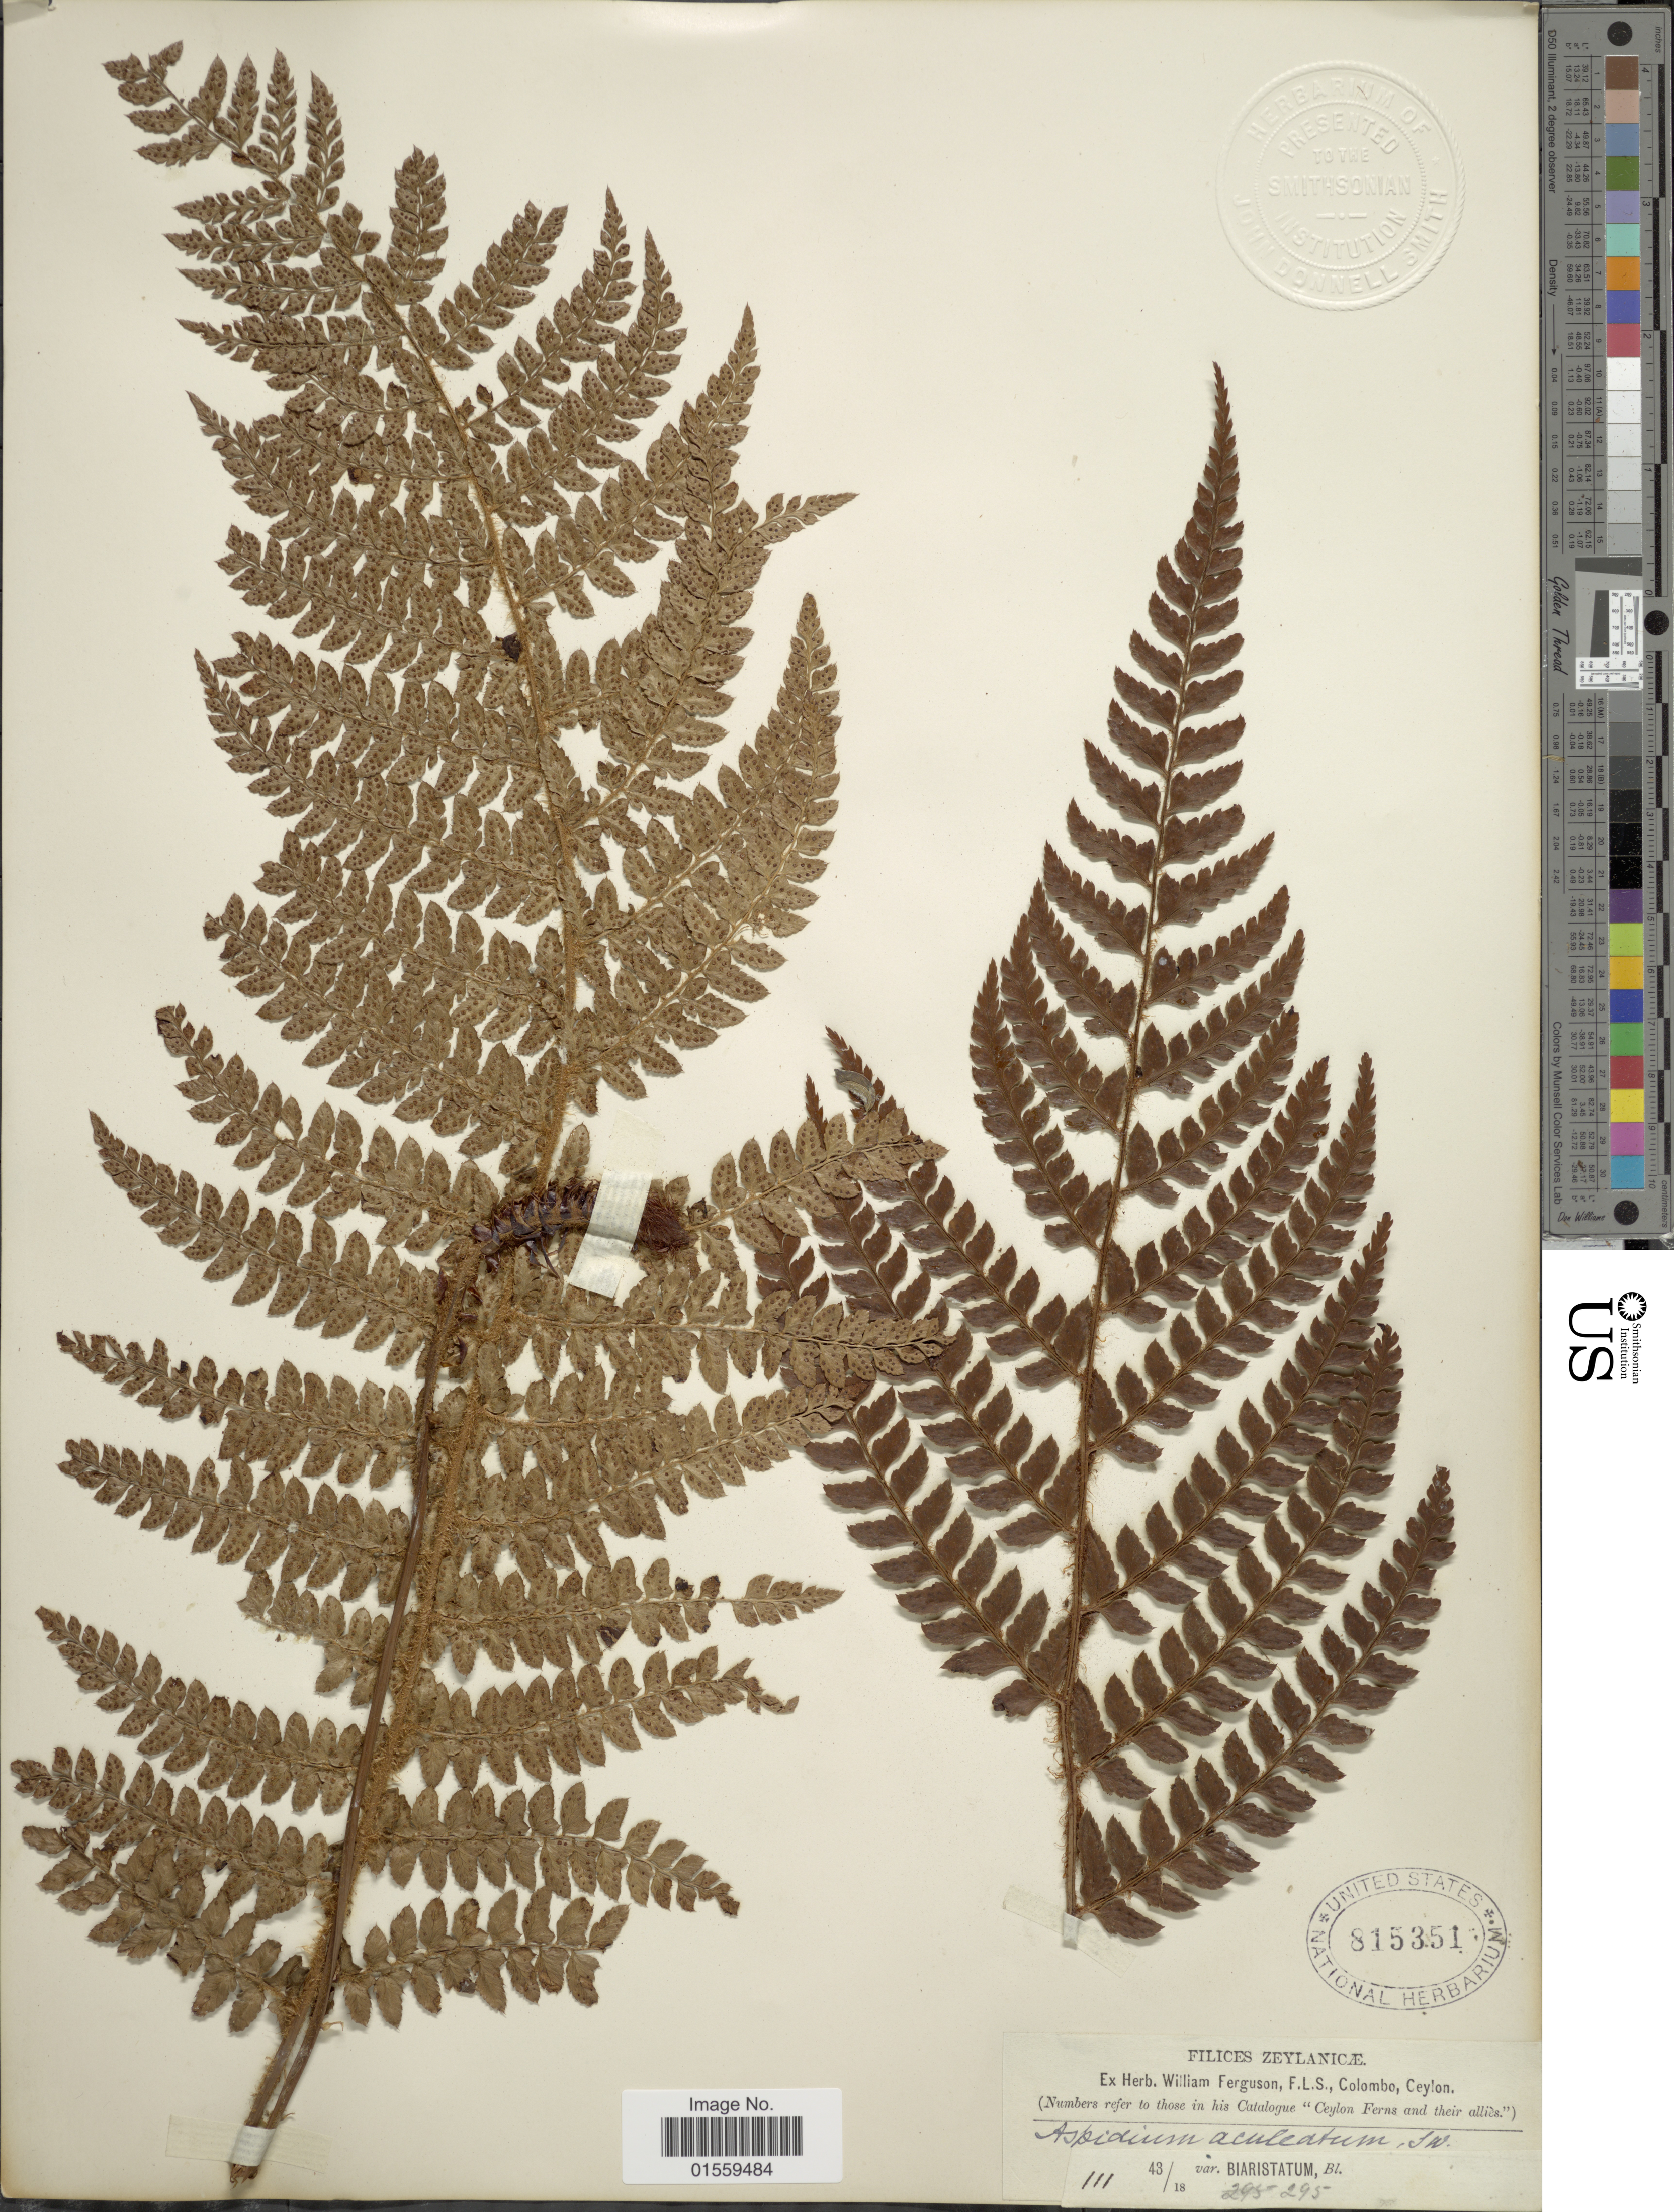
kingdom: Plantae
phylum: Tracheophyta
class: Polypodiopsida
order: Polypodiales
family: Dryopteridaceae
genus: Polystichum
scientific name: Polystichum setiferum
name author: (Forssk.) Moore ex Woynar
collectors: ex herb. W. Ferguson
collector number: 111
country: Sri Lanka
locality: Zeylanicae.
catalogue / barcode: US 815351